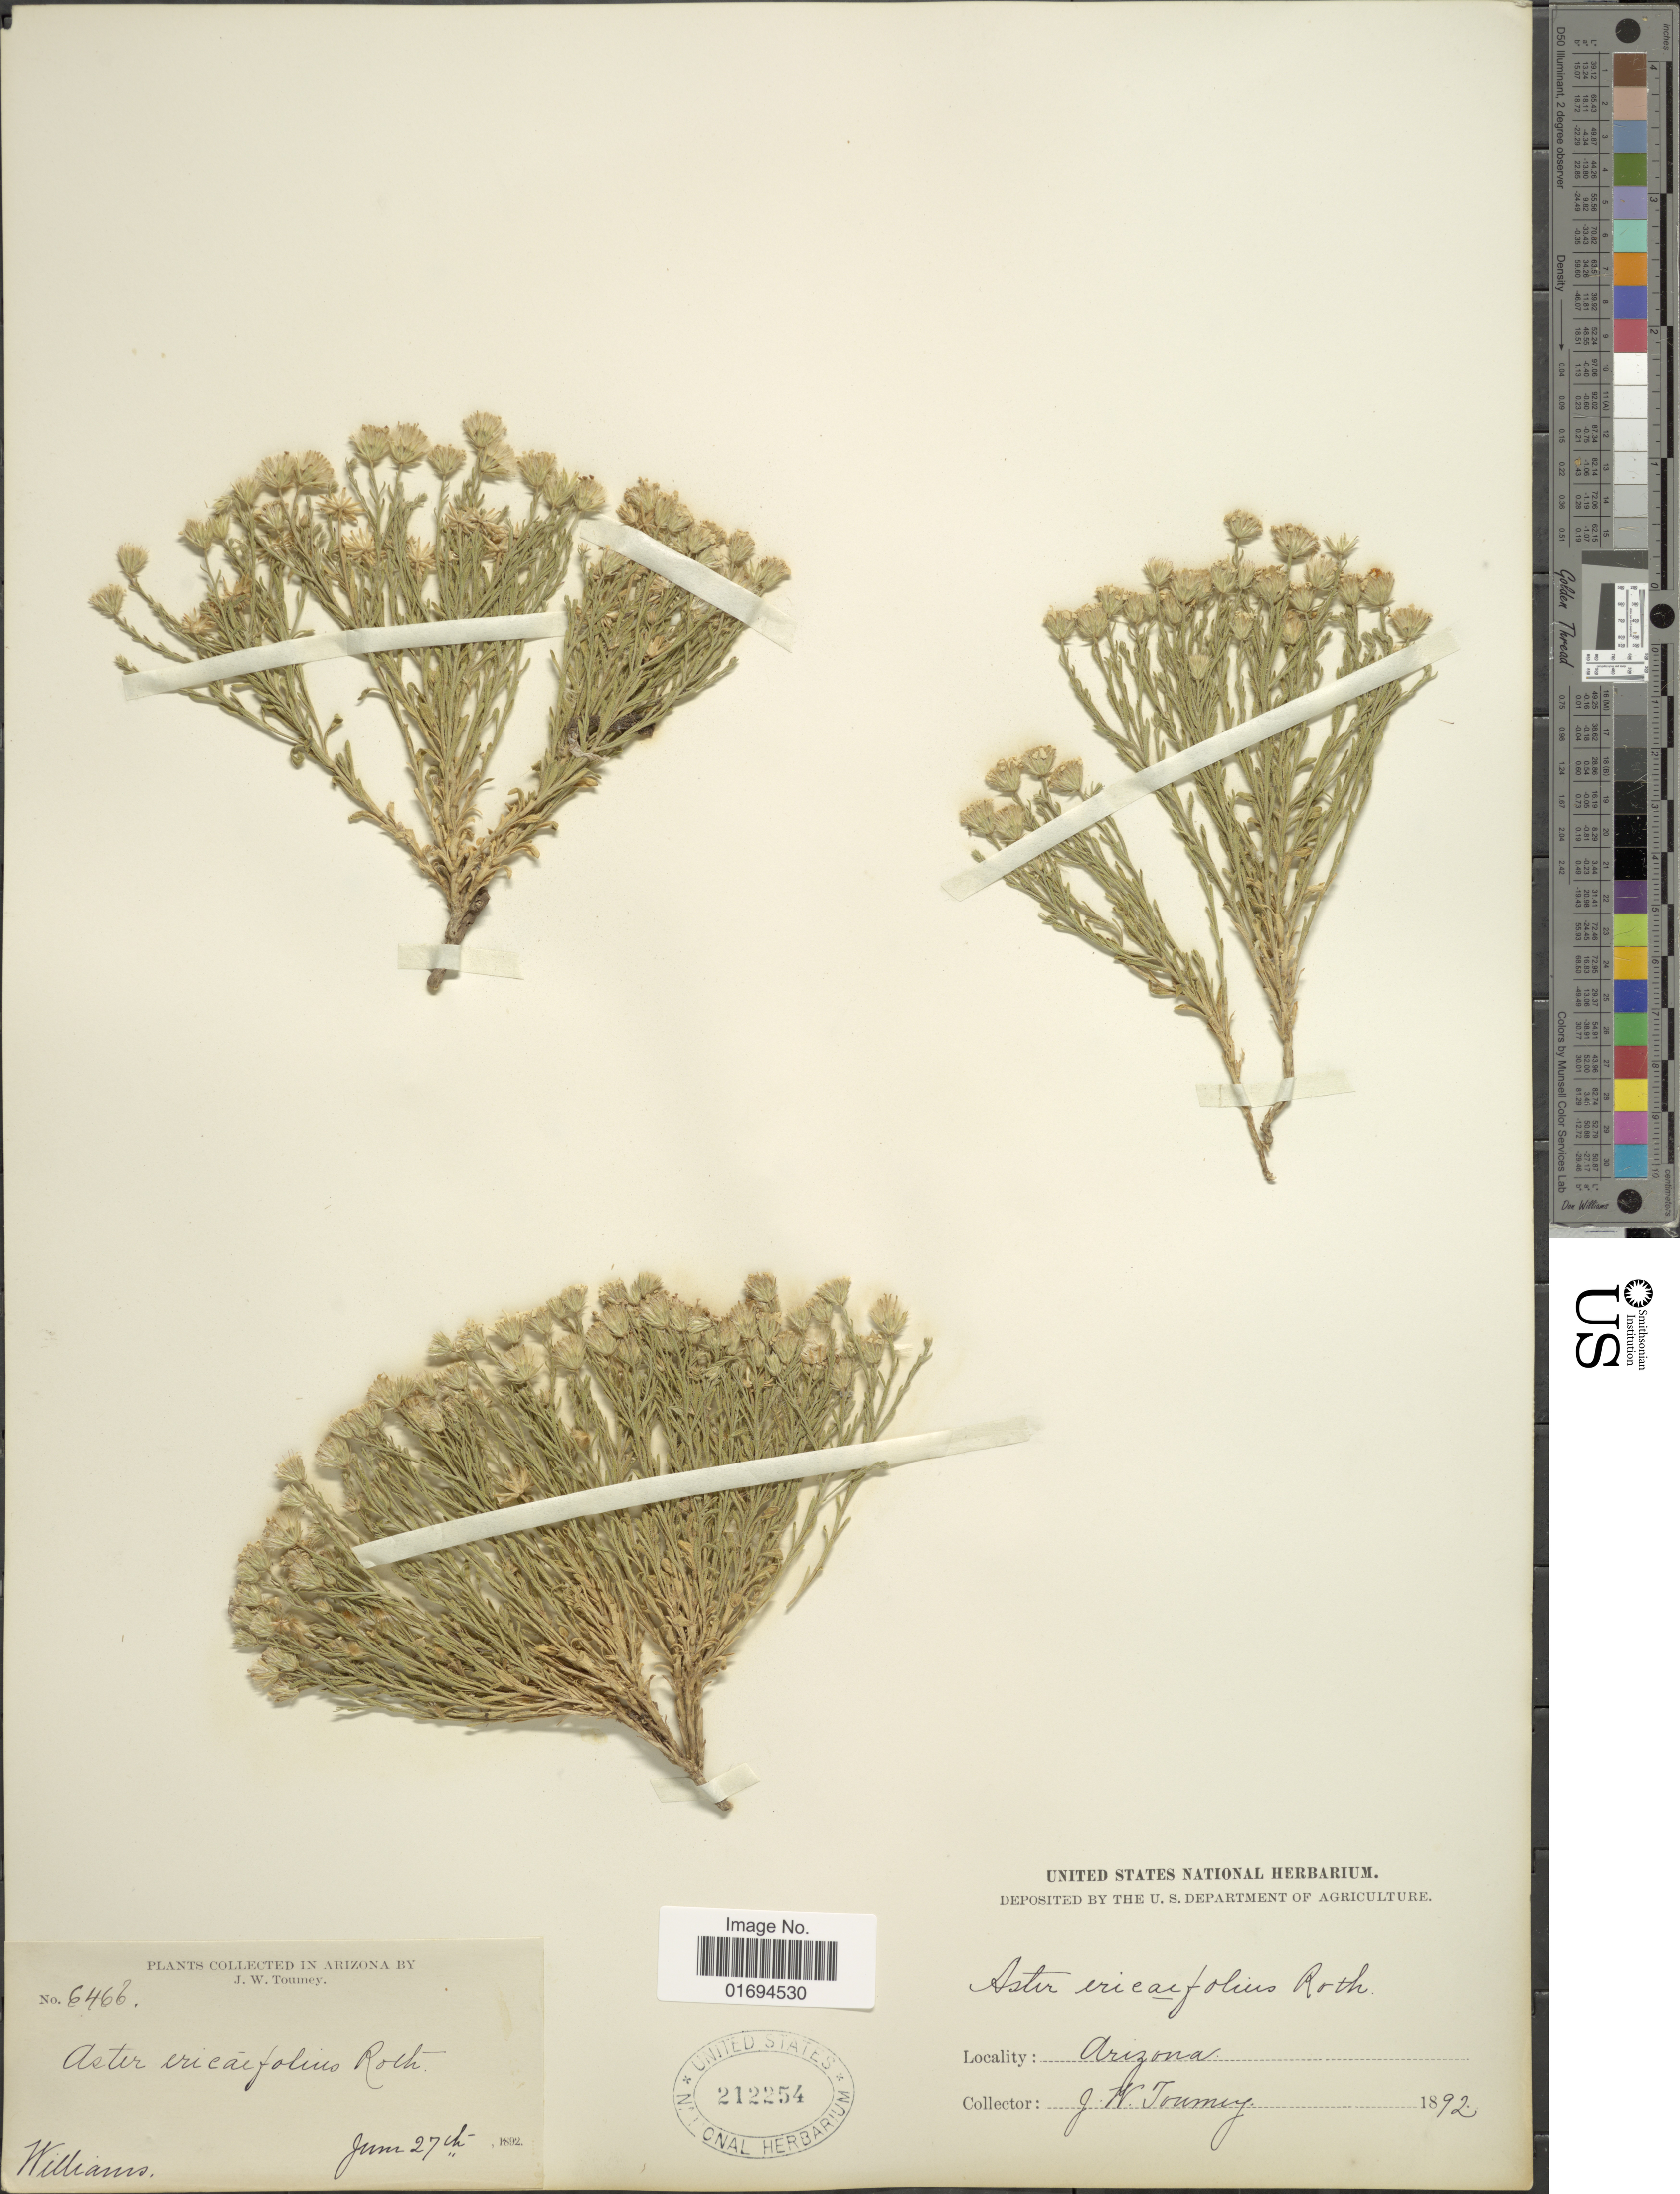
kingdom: Plantae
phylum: Tracheophyta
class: Magnoliopsida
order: Asterales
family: Asteraceae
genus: Chaetopappa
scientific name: Chaetopappa ericoides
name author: (Torr.) G.L. Nesom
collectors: J. W. Toumey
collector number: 6466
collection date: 1892-06-27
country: United States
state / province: Arizona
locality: Williams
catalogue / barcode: US 212254